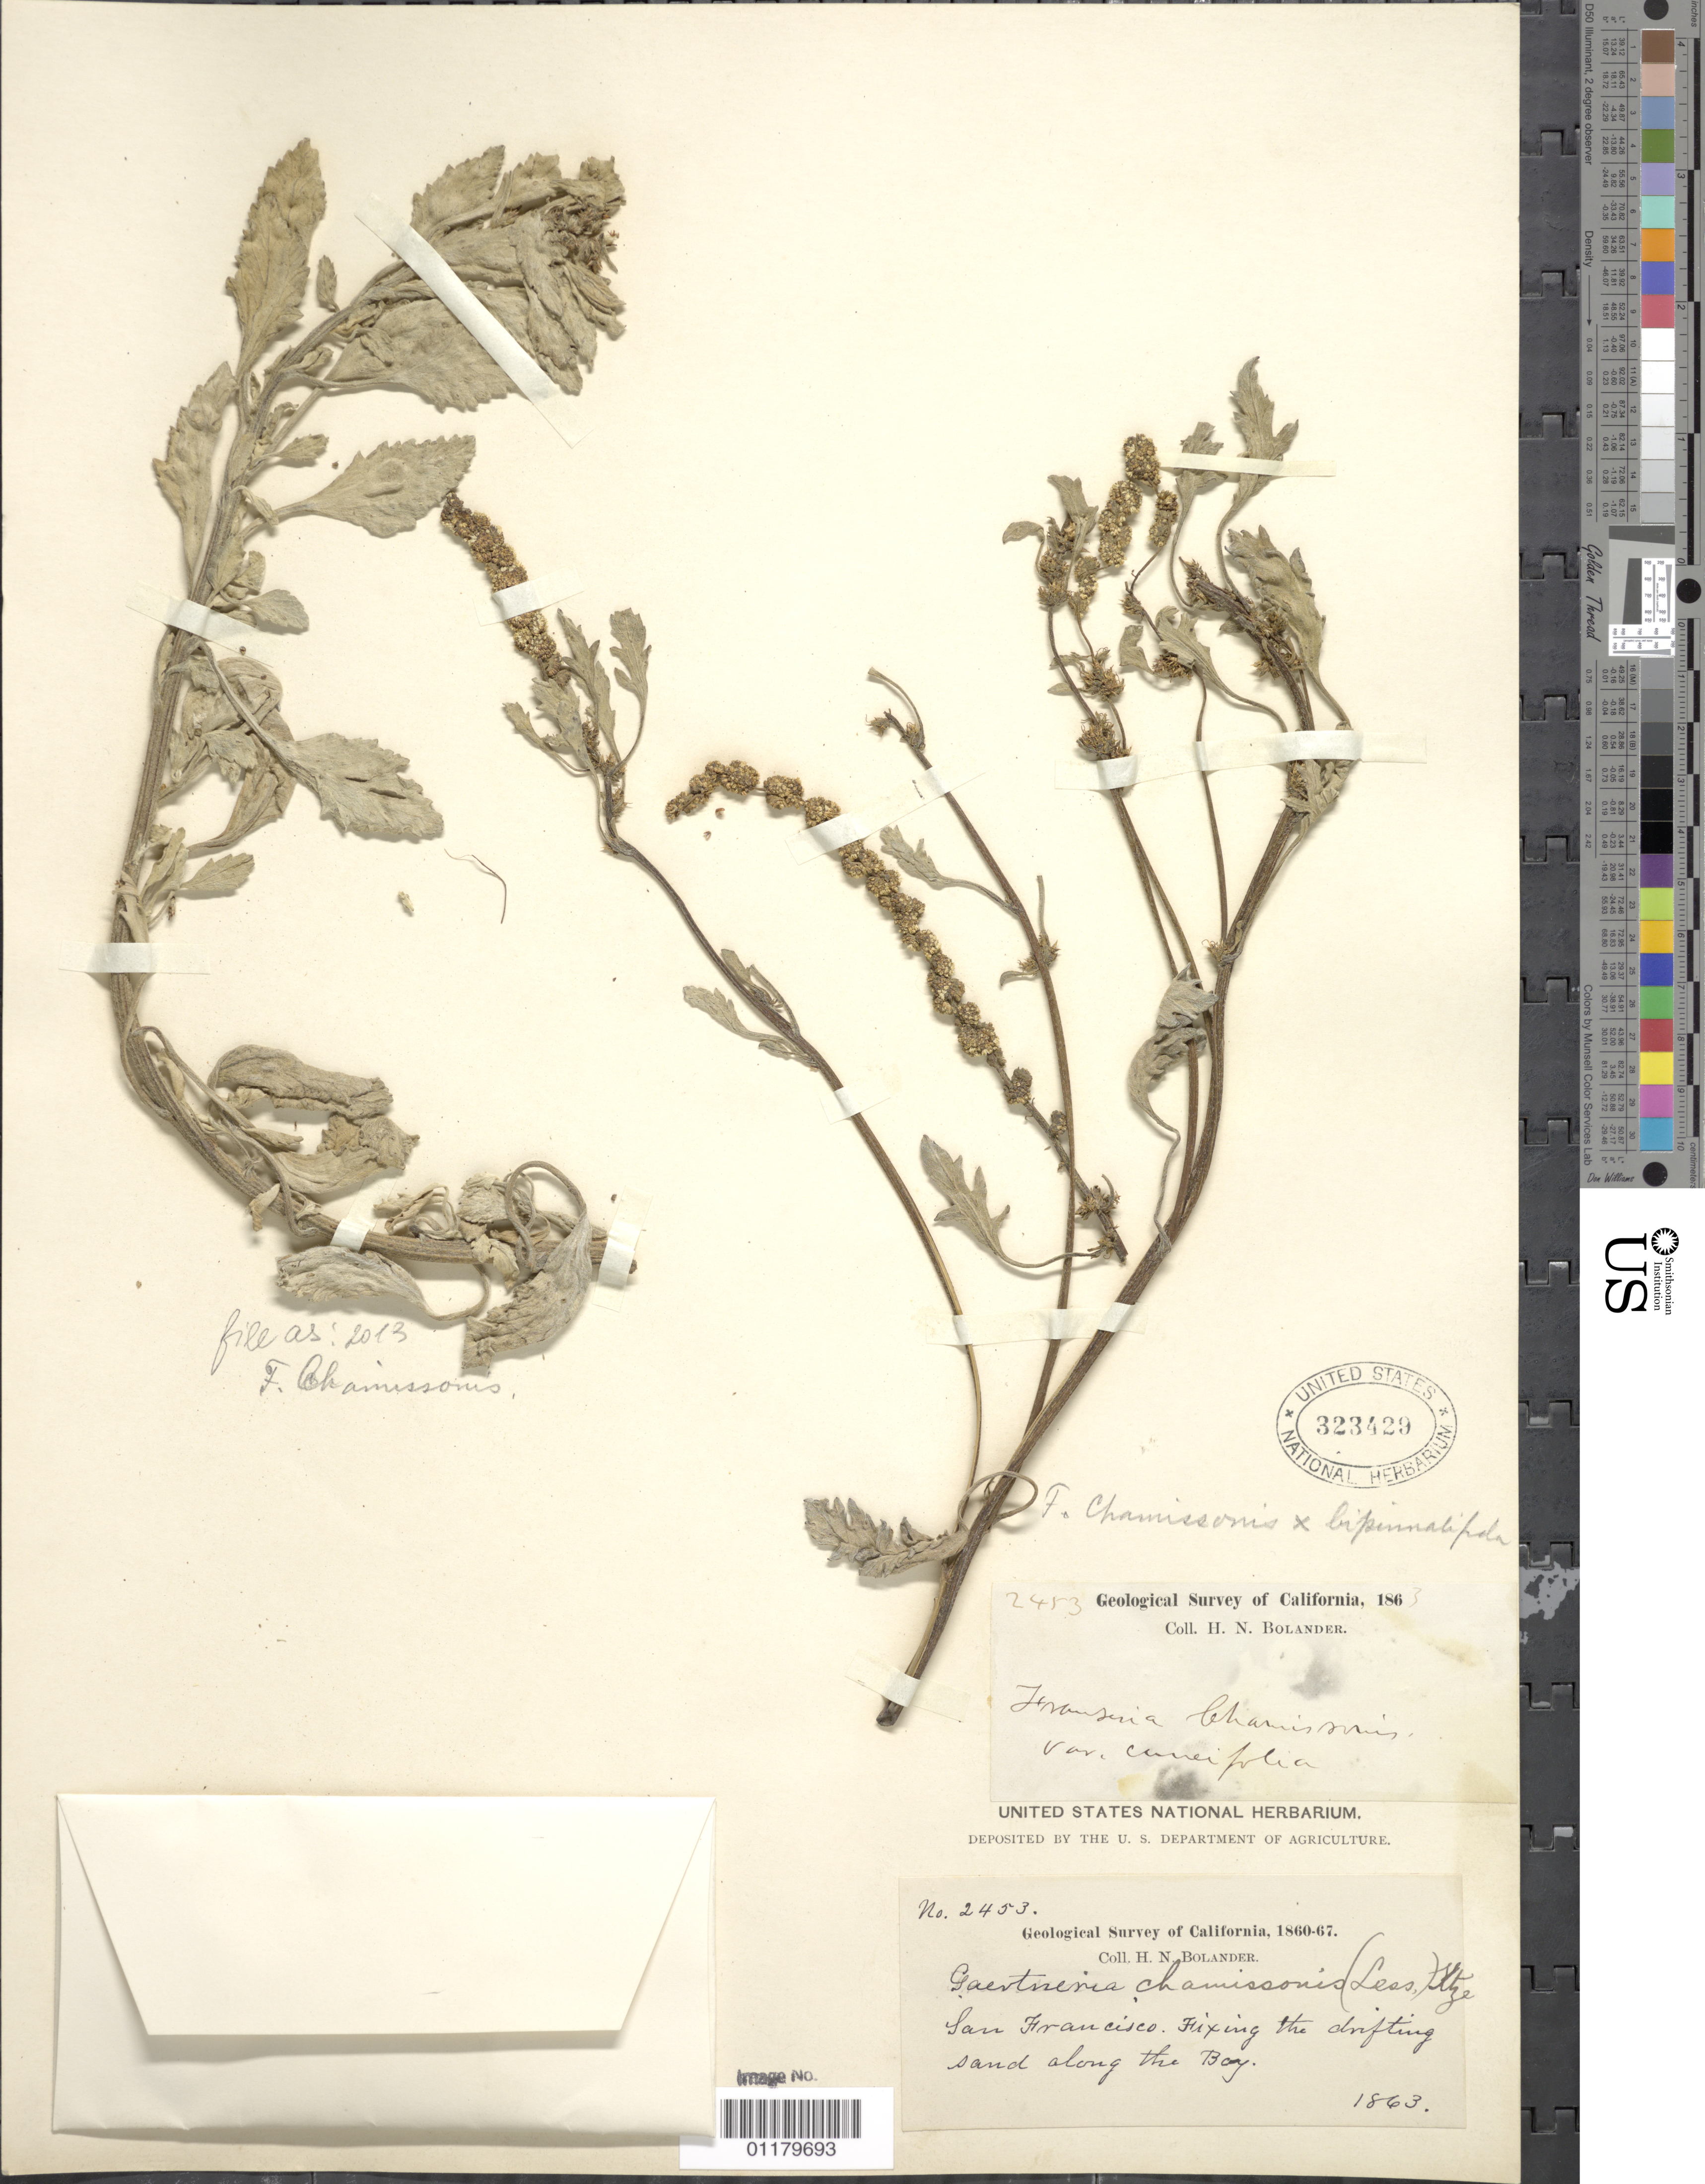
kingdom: Plantae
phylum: Tracheophyta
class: Magnoliopsida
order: Asterales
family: Asteraceae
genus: Franseria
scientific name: Franseria chamissonis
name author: Less.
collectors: H. Bolander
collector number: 2453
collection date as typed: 1863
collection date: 1863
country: United States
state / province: California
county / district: San Francisco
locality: San Francisco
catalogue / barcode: US 323429